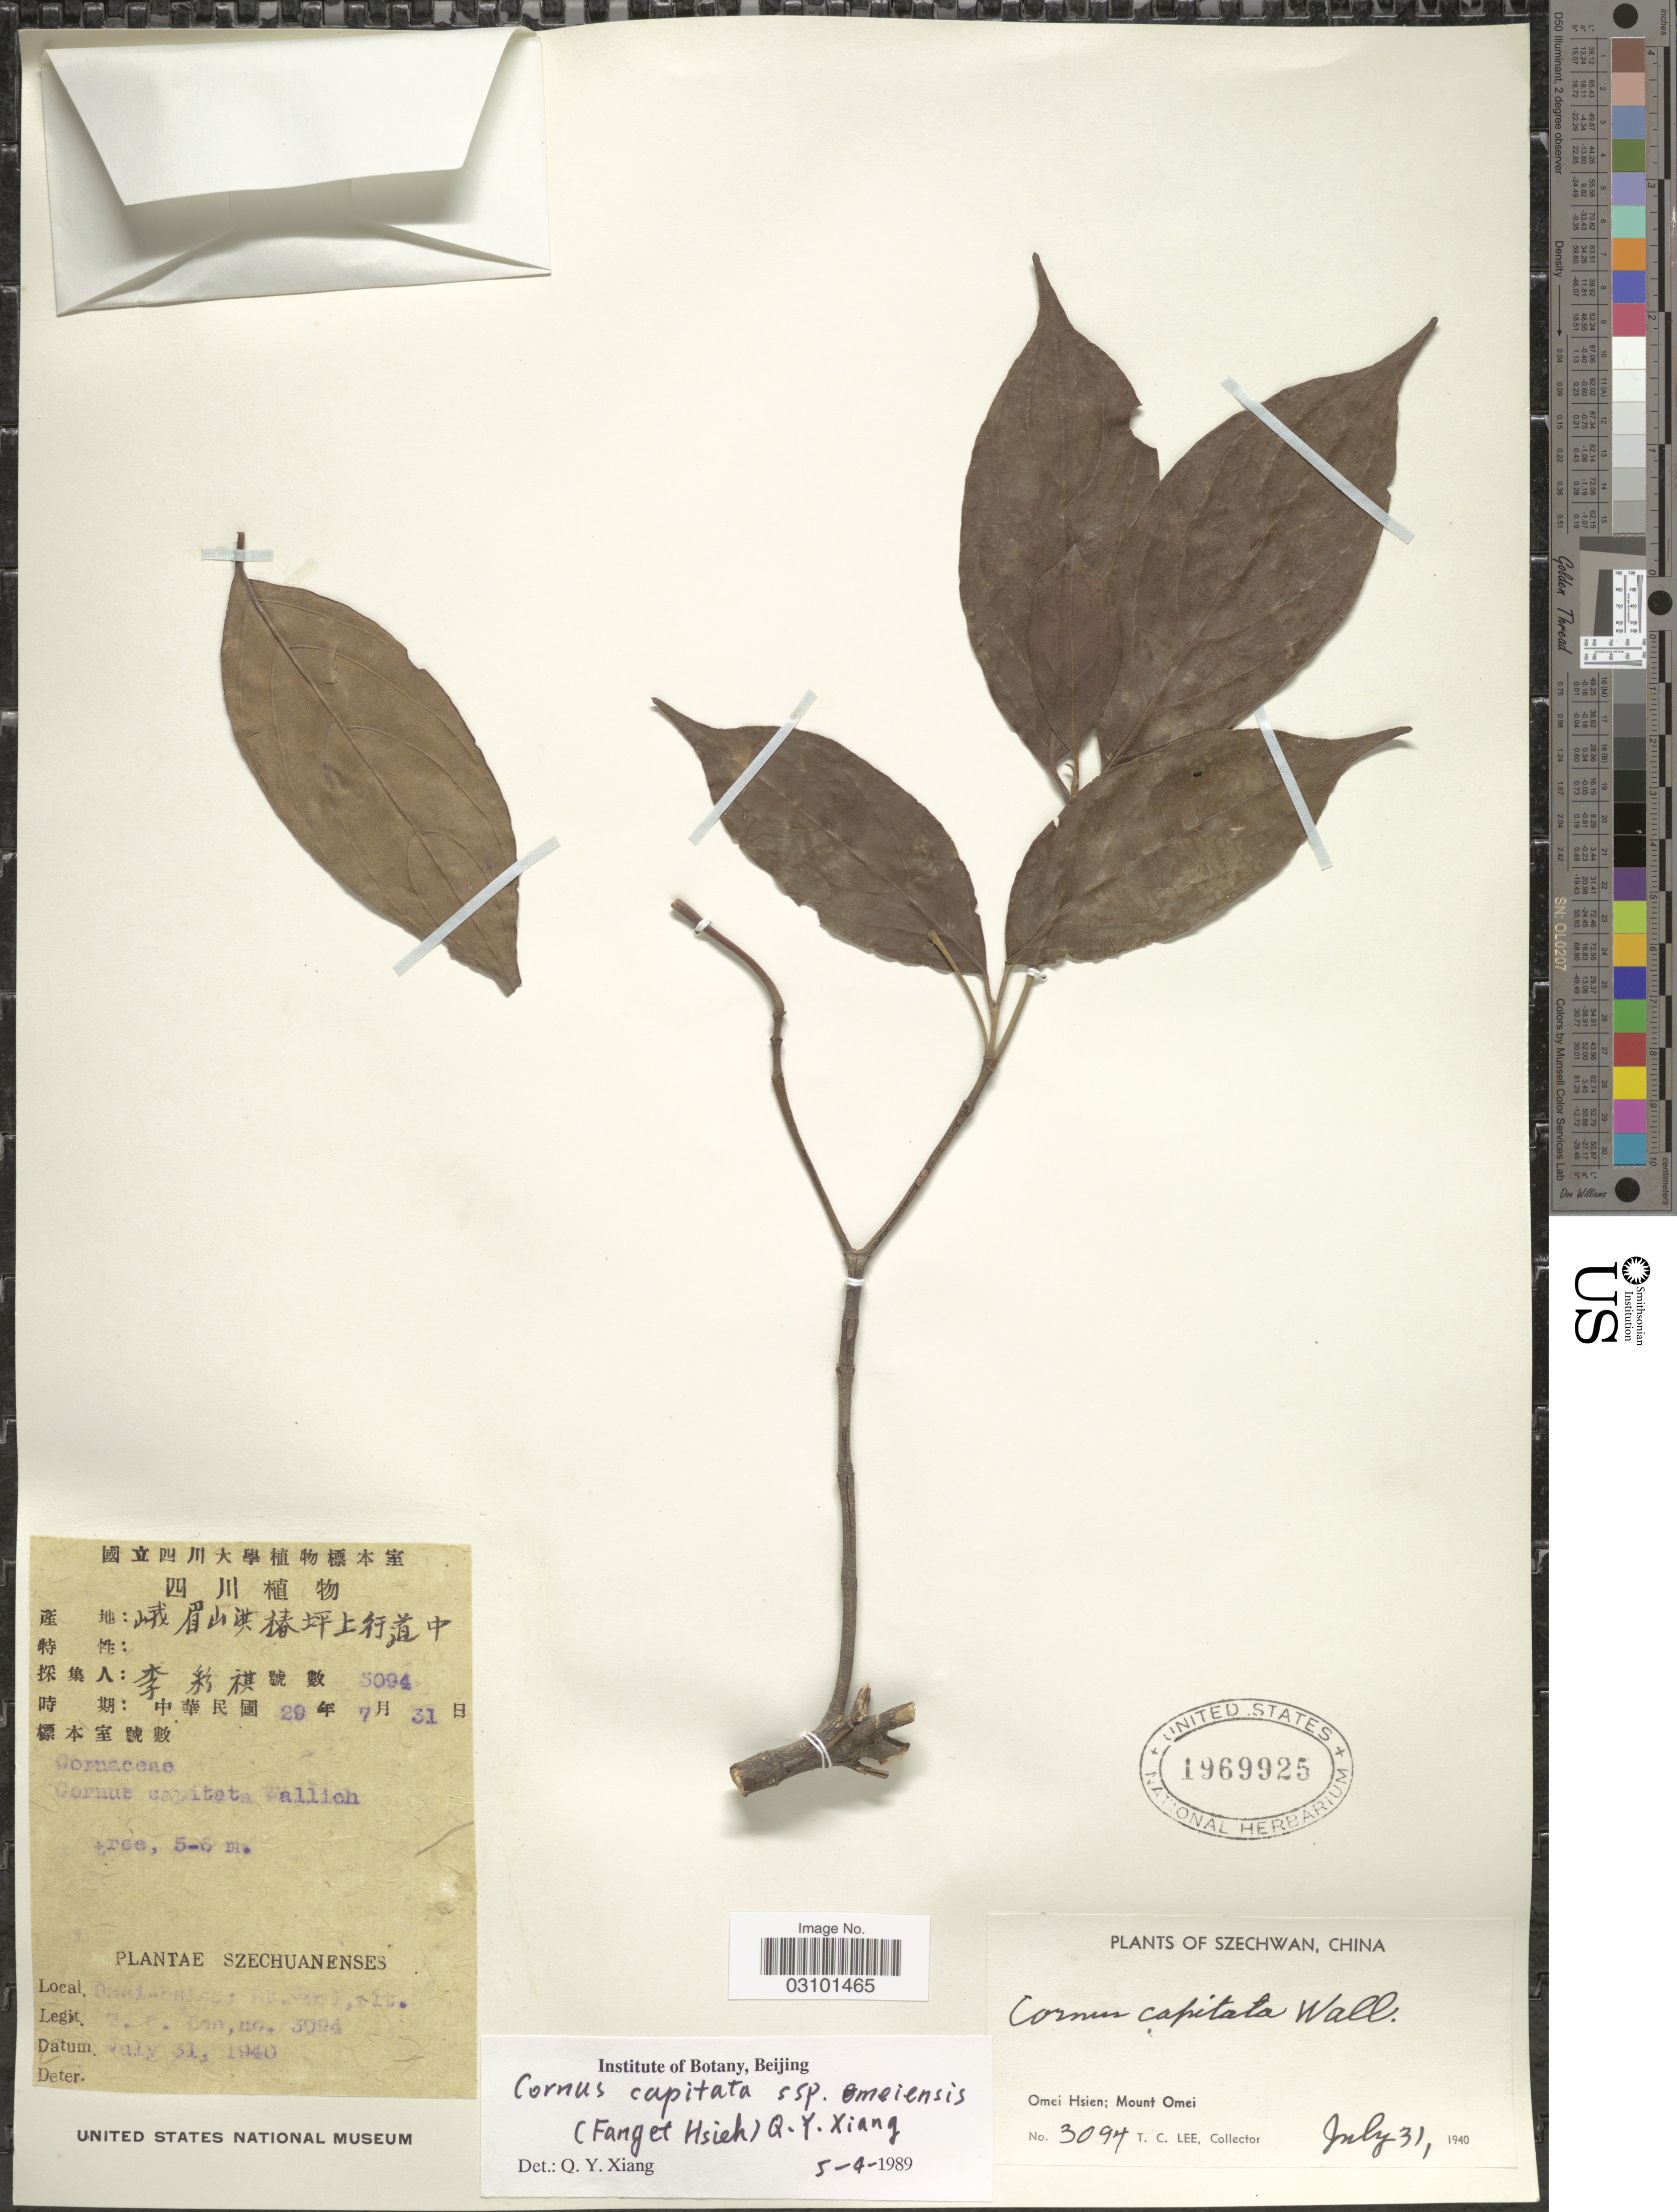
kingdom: Plantae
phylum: Tracheophyta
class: Magnoliopsida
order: Cornales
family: Cornaceae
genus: Cornus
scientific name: Cornus capitata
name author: Wall.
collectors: T. Lee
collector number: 3094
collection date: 1940-07-31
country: China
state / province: Sichuan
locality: Szechwan. Omei Hsien; Mount Omei.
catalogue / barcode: US 1969925